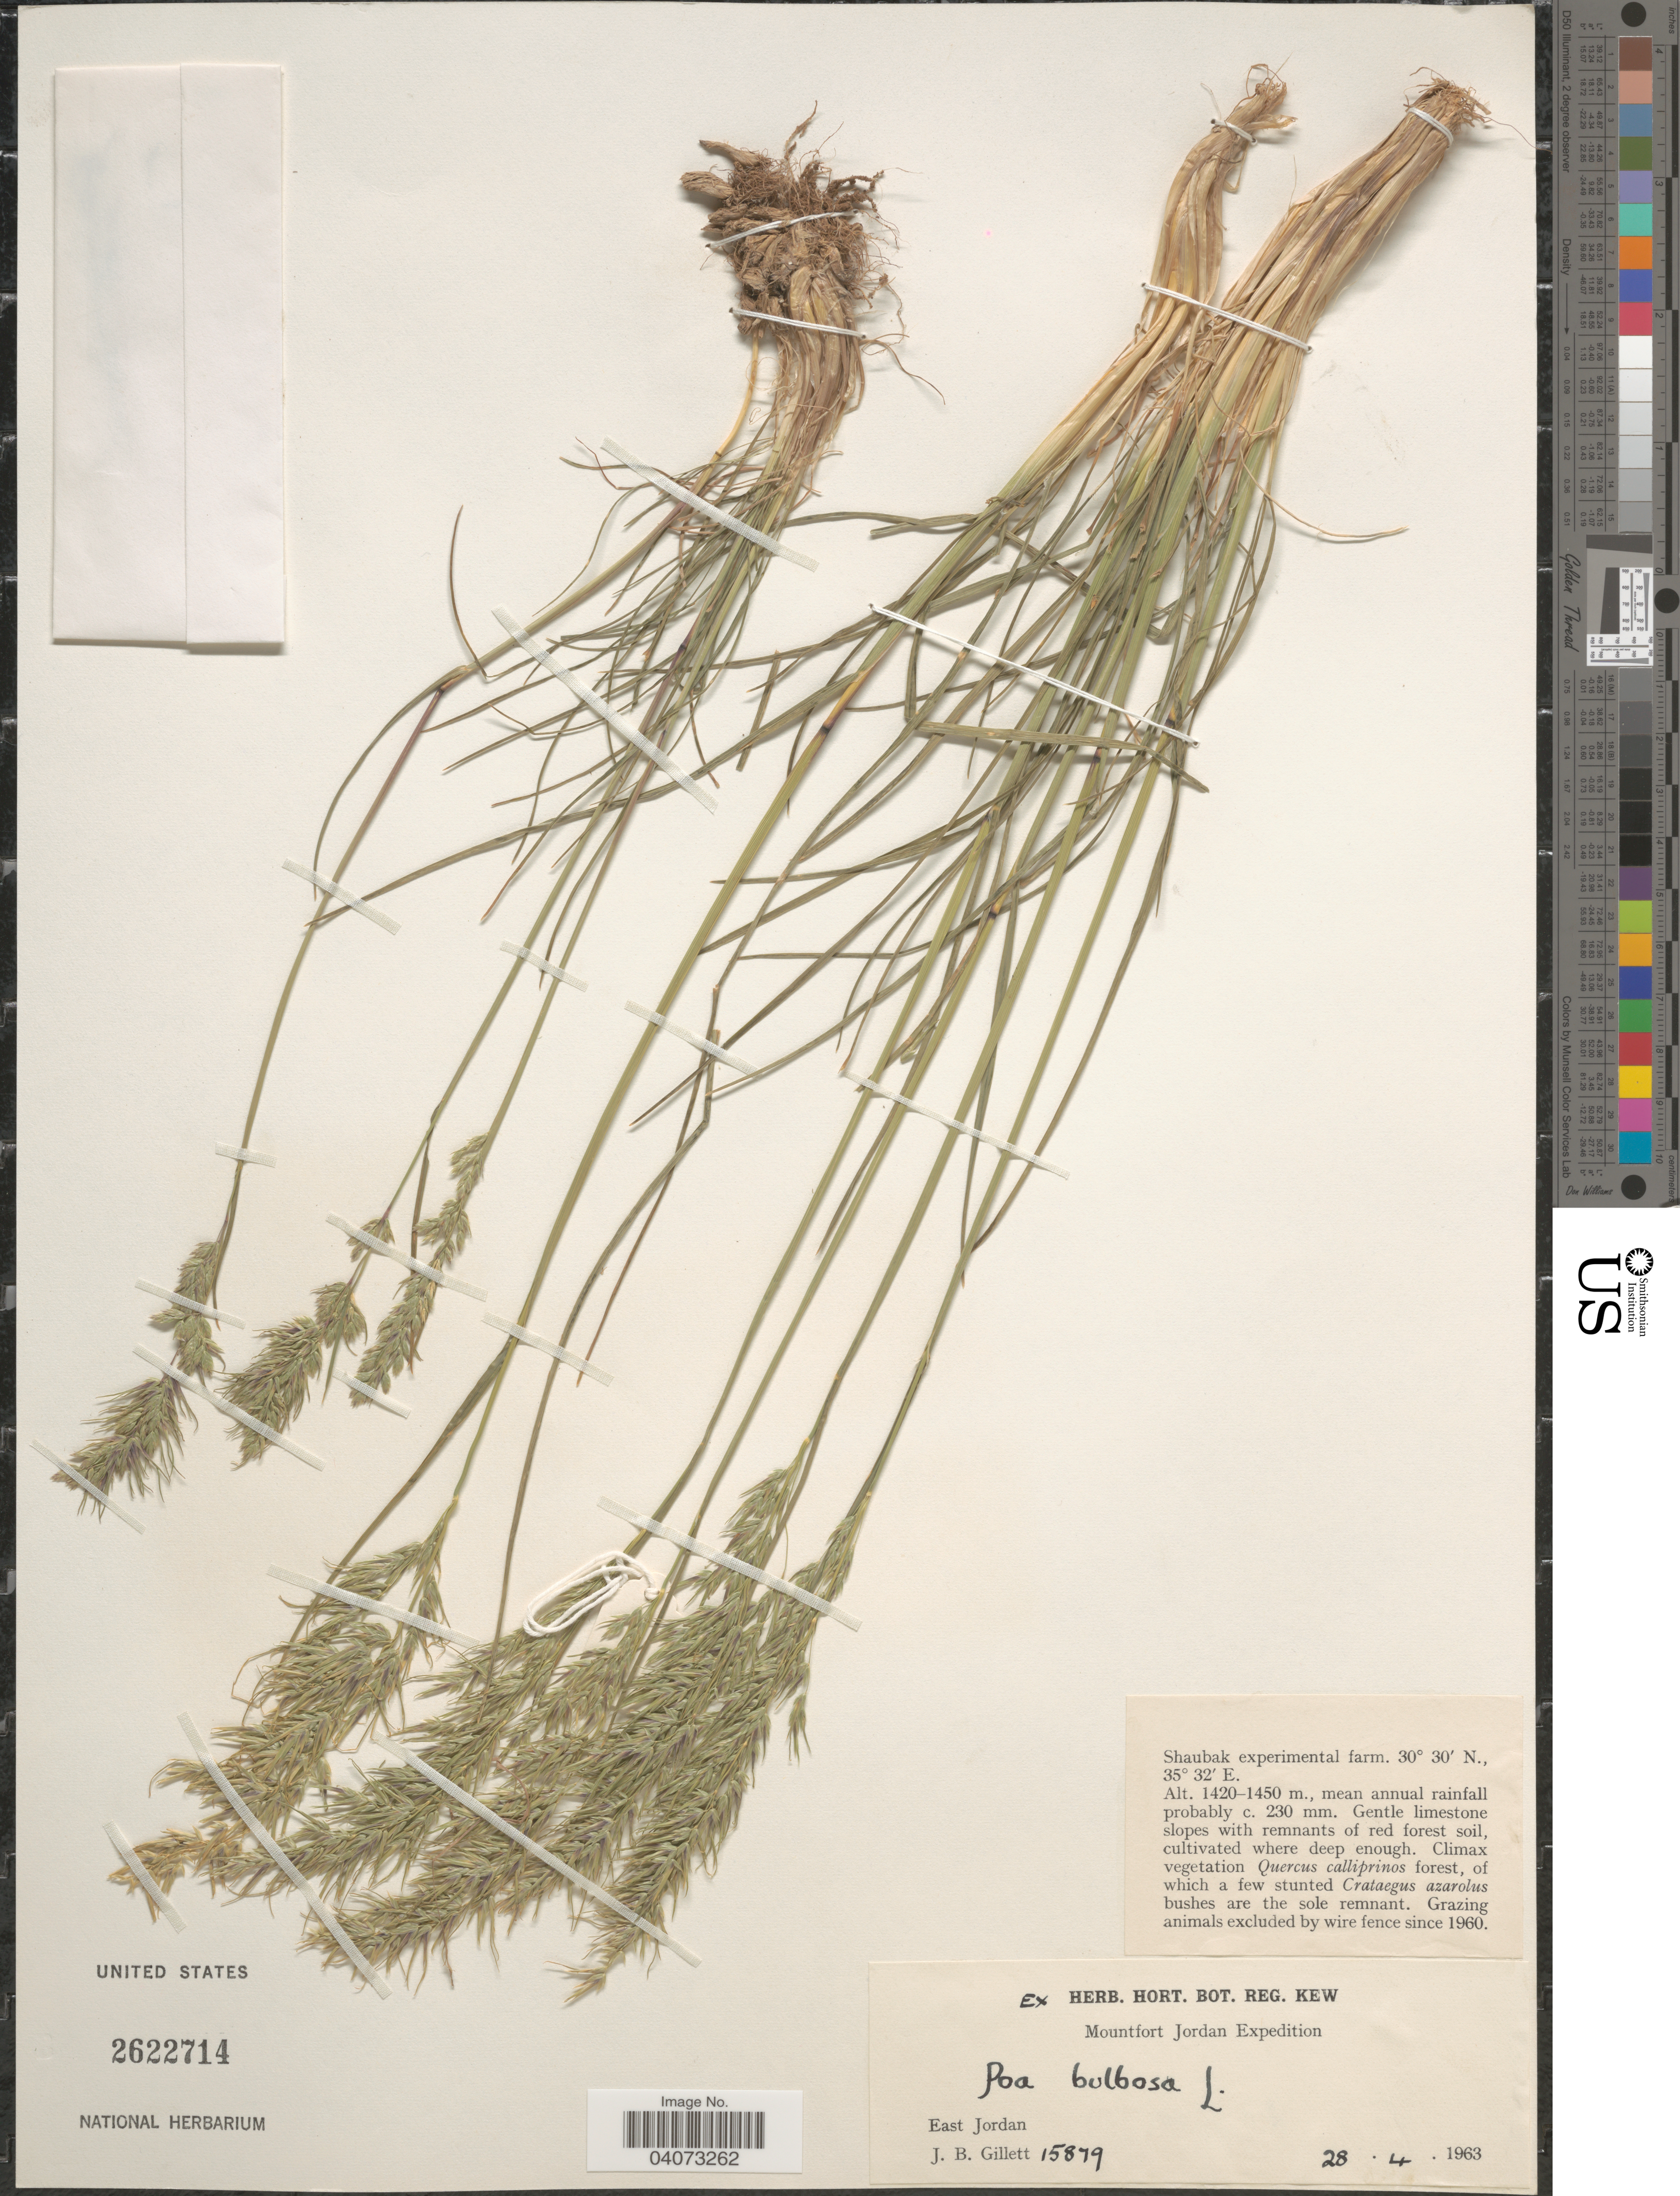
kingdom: Plantae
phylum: Tracheophyta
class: Liliopsida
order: Poales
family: Poaceae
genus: Poa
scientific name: Poa sinaica var. vivipara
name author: Täckh.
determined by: Soreng, Robert J., Research Associate (BOT), Smithsonian Institution - National Museum of Natural History (UNITED STATES)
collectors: J. B. Gillett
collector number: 15879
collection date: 1963-04-28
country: Jordan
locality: Mountford Jordan Expedition. East Jordan. Shaubak experimental farm.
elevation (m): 1420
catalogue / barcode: US 2622714